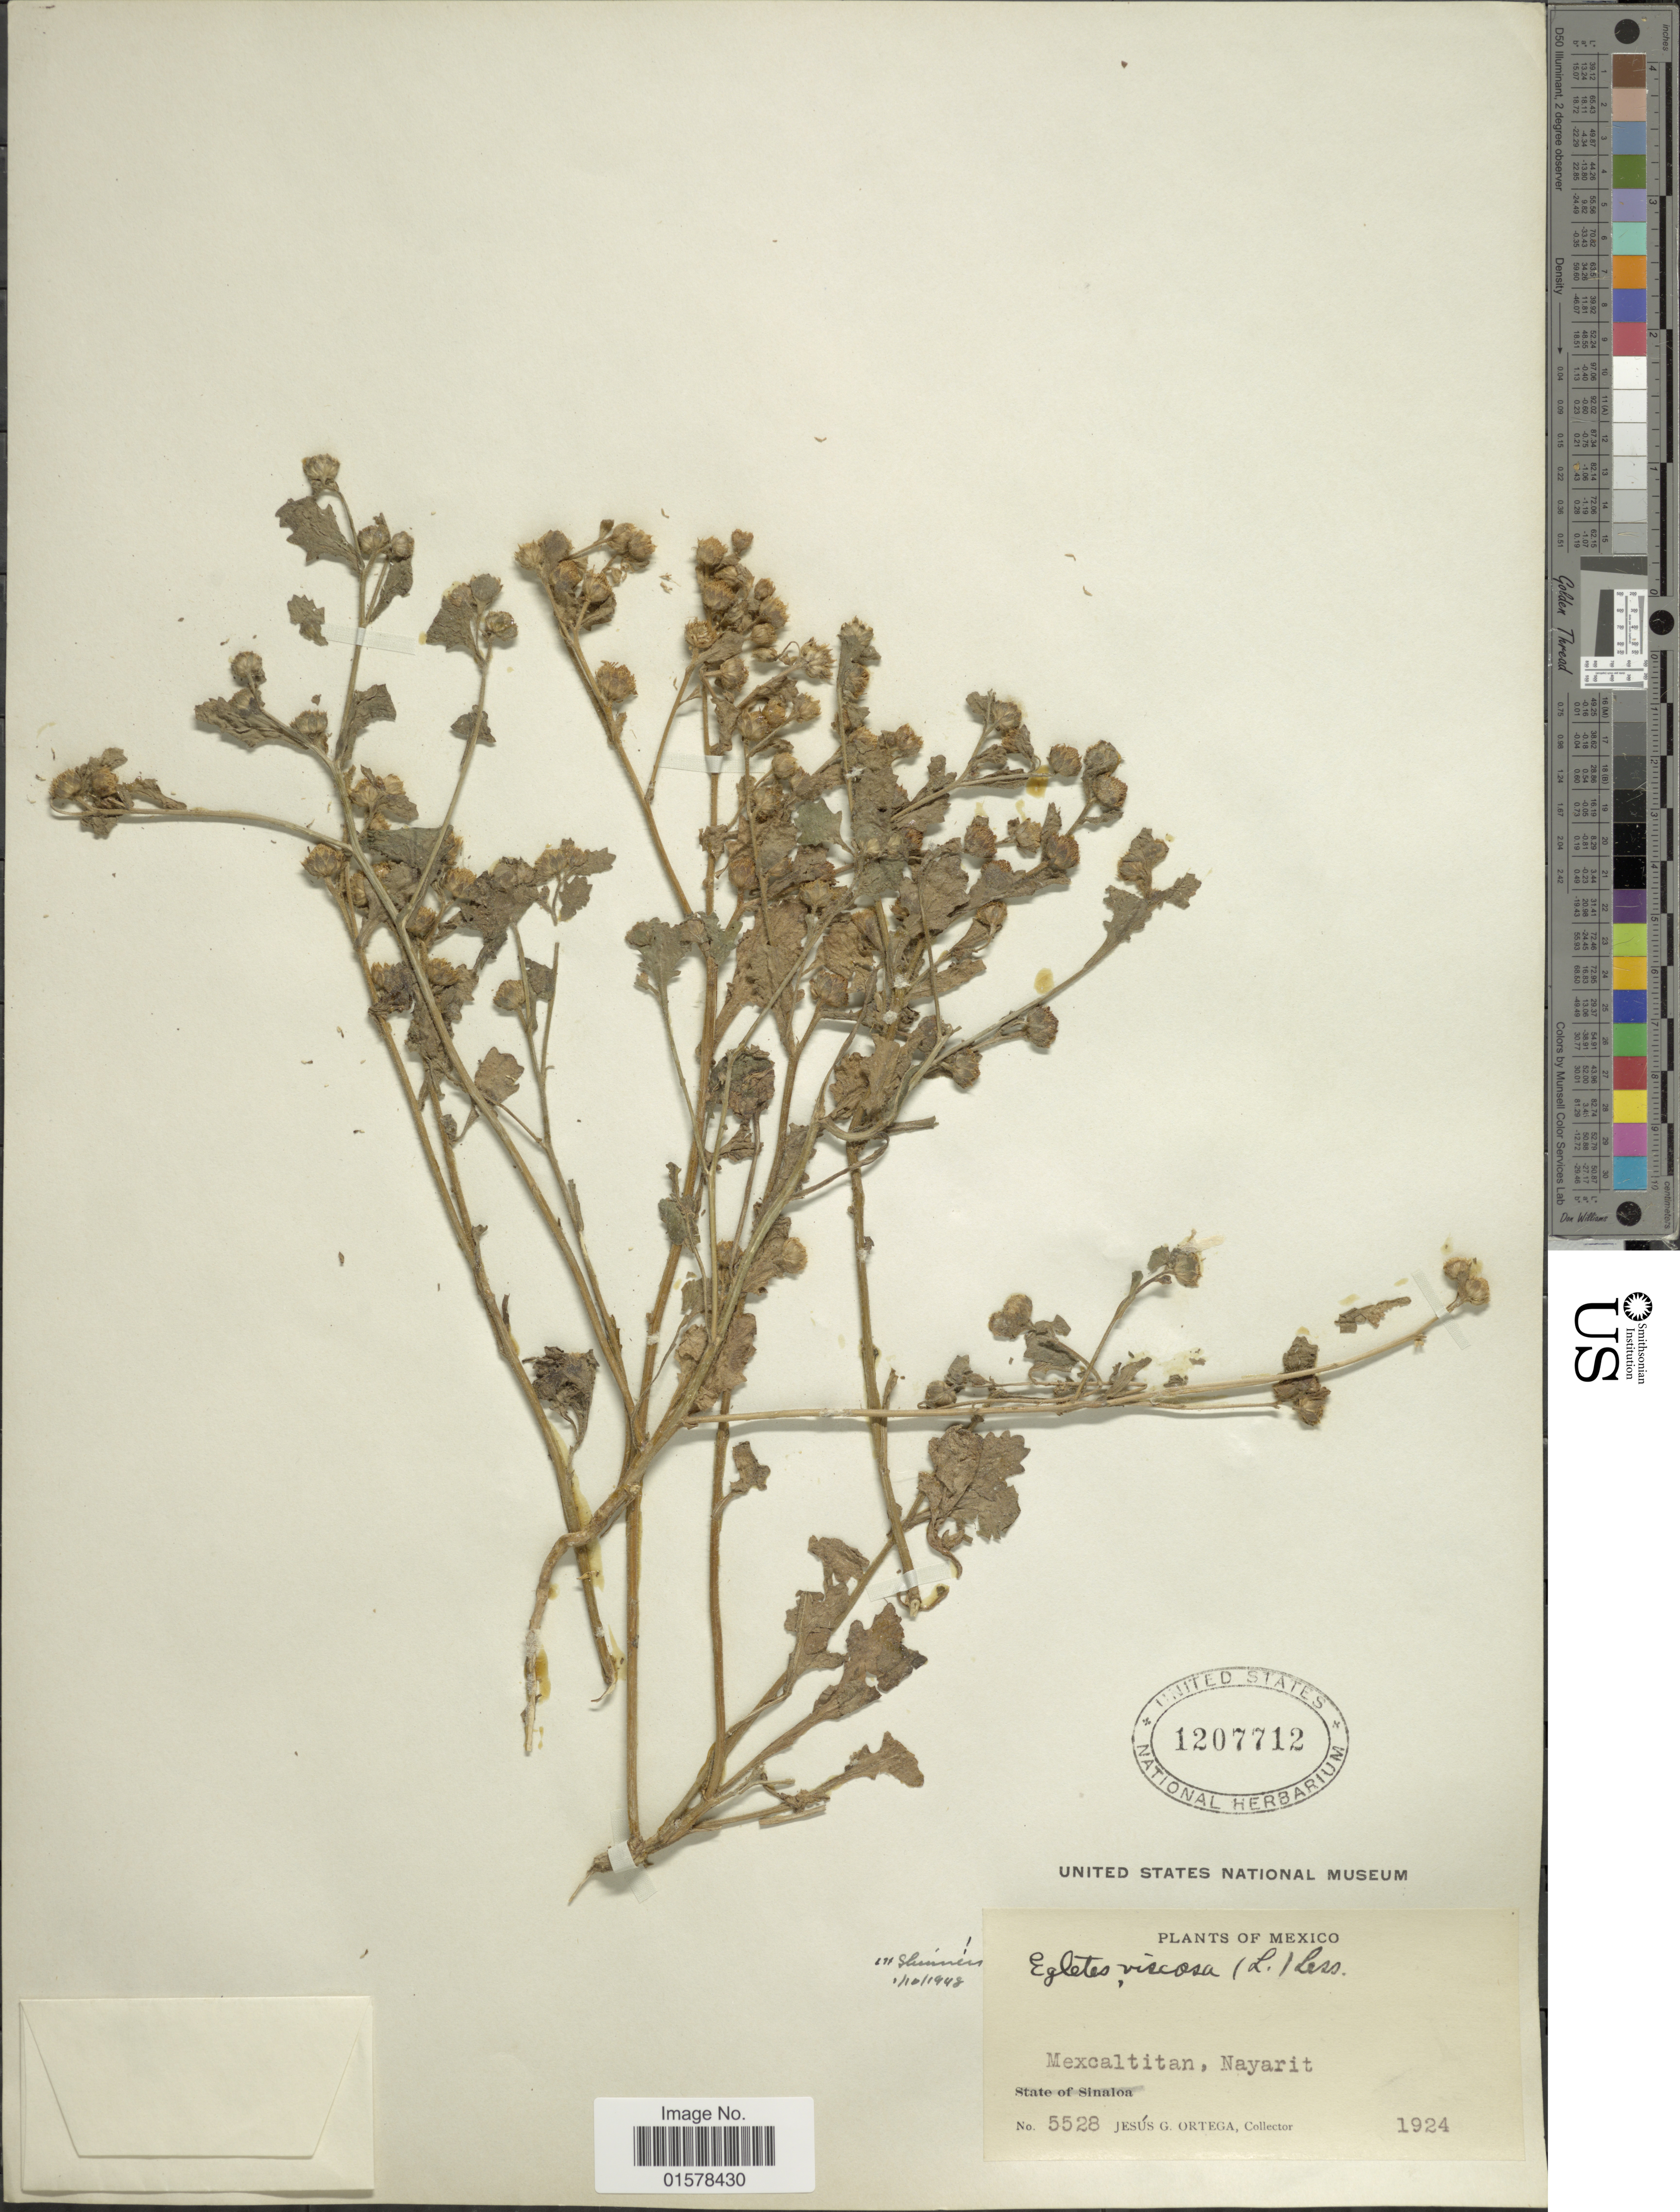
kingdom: Plantae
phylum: Tracheophyta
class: Magnoliopsida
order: Asterales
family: Asteraceae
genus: Egletes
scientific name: Egletes viscosa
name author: (L.) Less.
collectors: J. Ortega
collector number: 5528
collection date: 1924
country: Mexico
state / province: Sinaloa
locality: Mexcaltitan, Nayarit, México, State of Sinaloa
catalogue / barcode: US 1207712